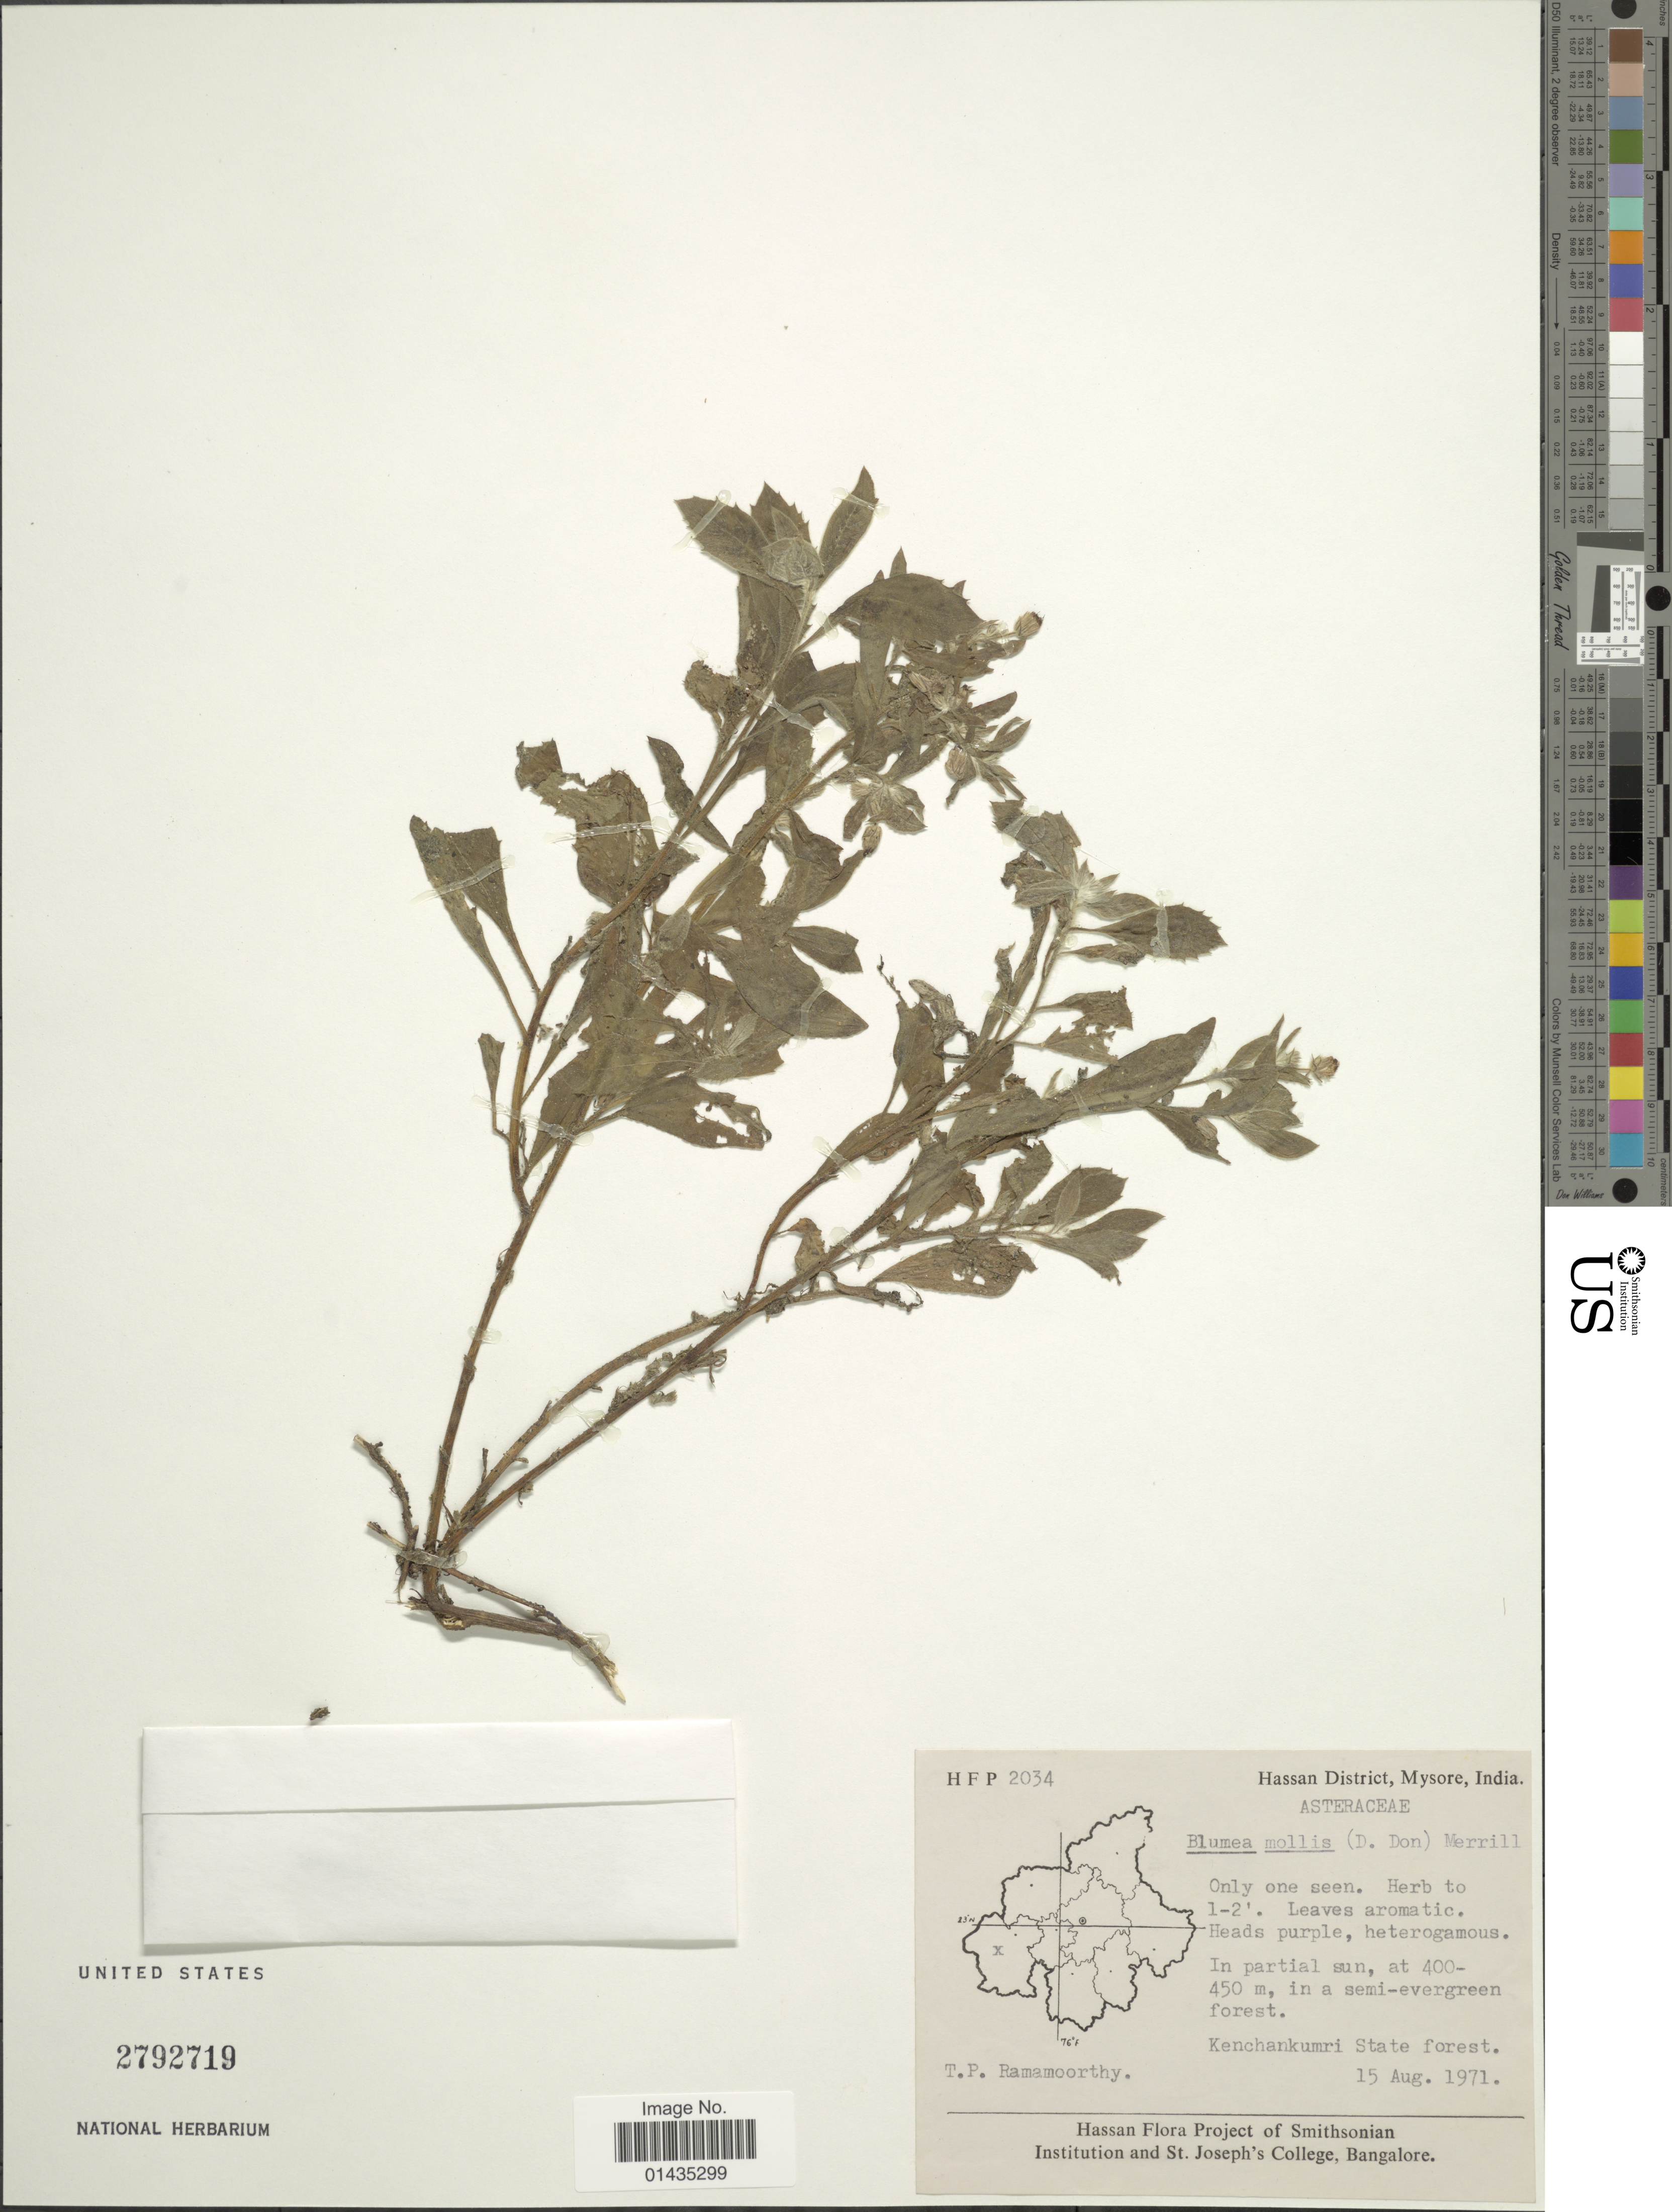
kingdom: Plantae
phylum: Tracheophyta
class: Magnoliopsida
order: Asterales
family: Asteraceae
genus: Blumea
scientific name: Blumea mollis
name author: (D. Don) Merr.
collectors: T. P. Ramamoorthy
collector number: HFP2034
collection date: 1971-08-15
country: India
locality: Hassan District, Mysore, Kenchankumri State Forest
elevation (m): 400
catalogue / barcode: US 2792719